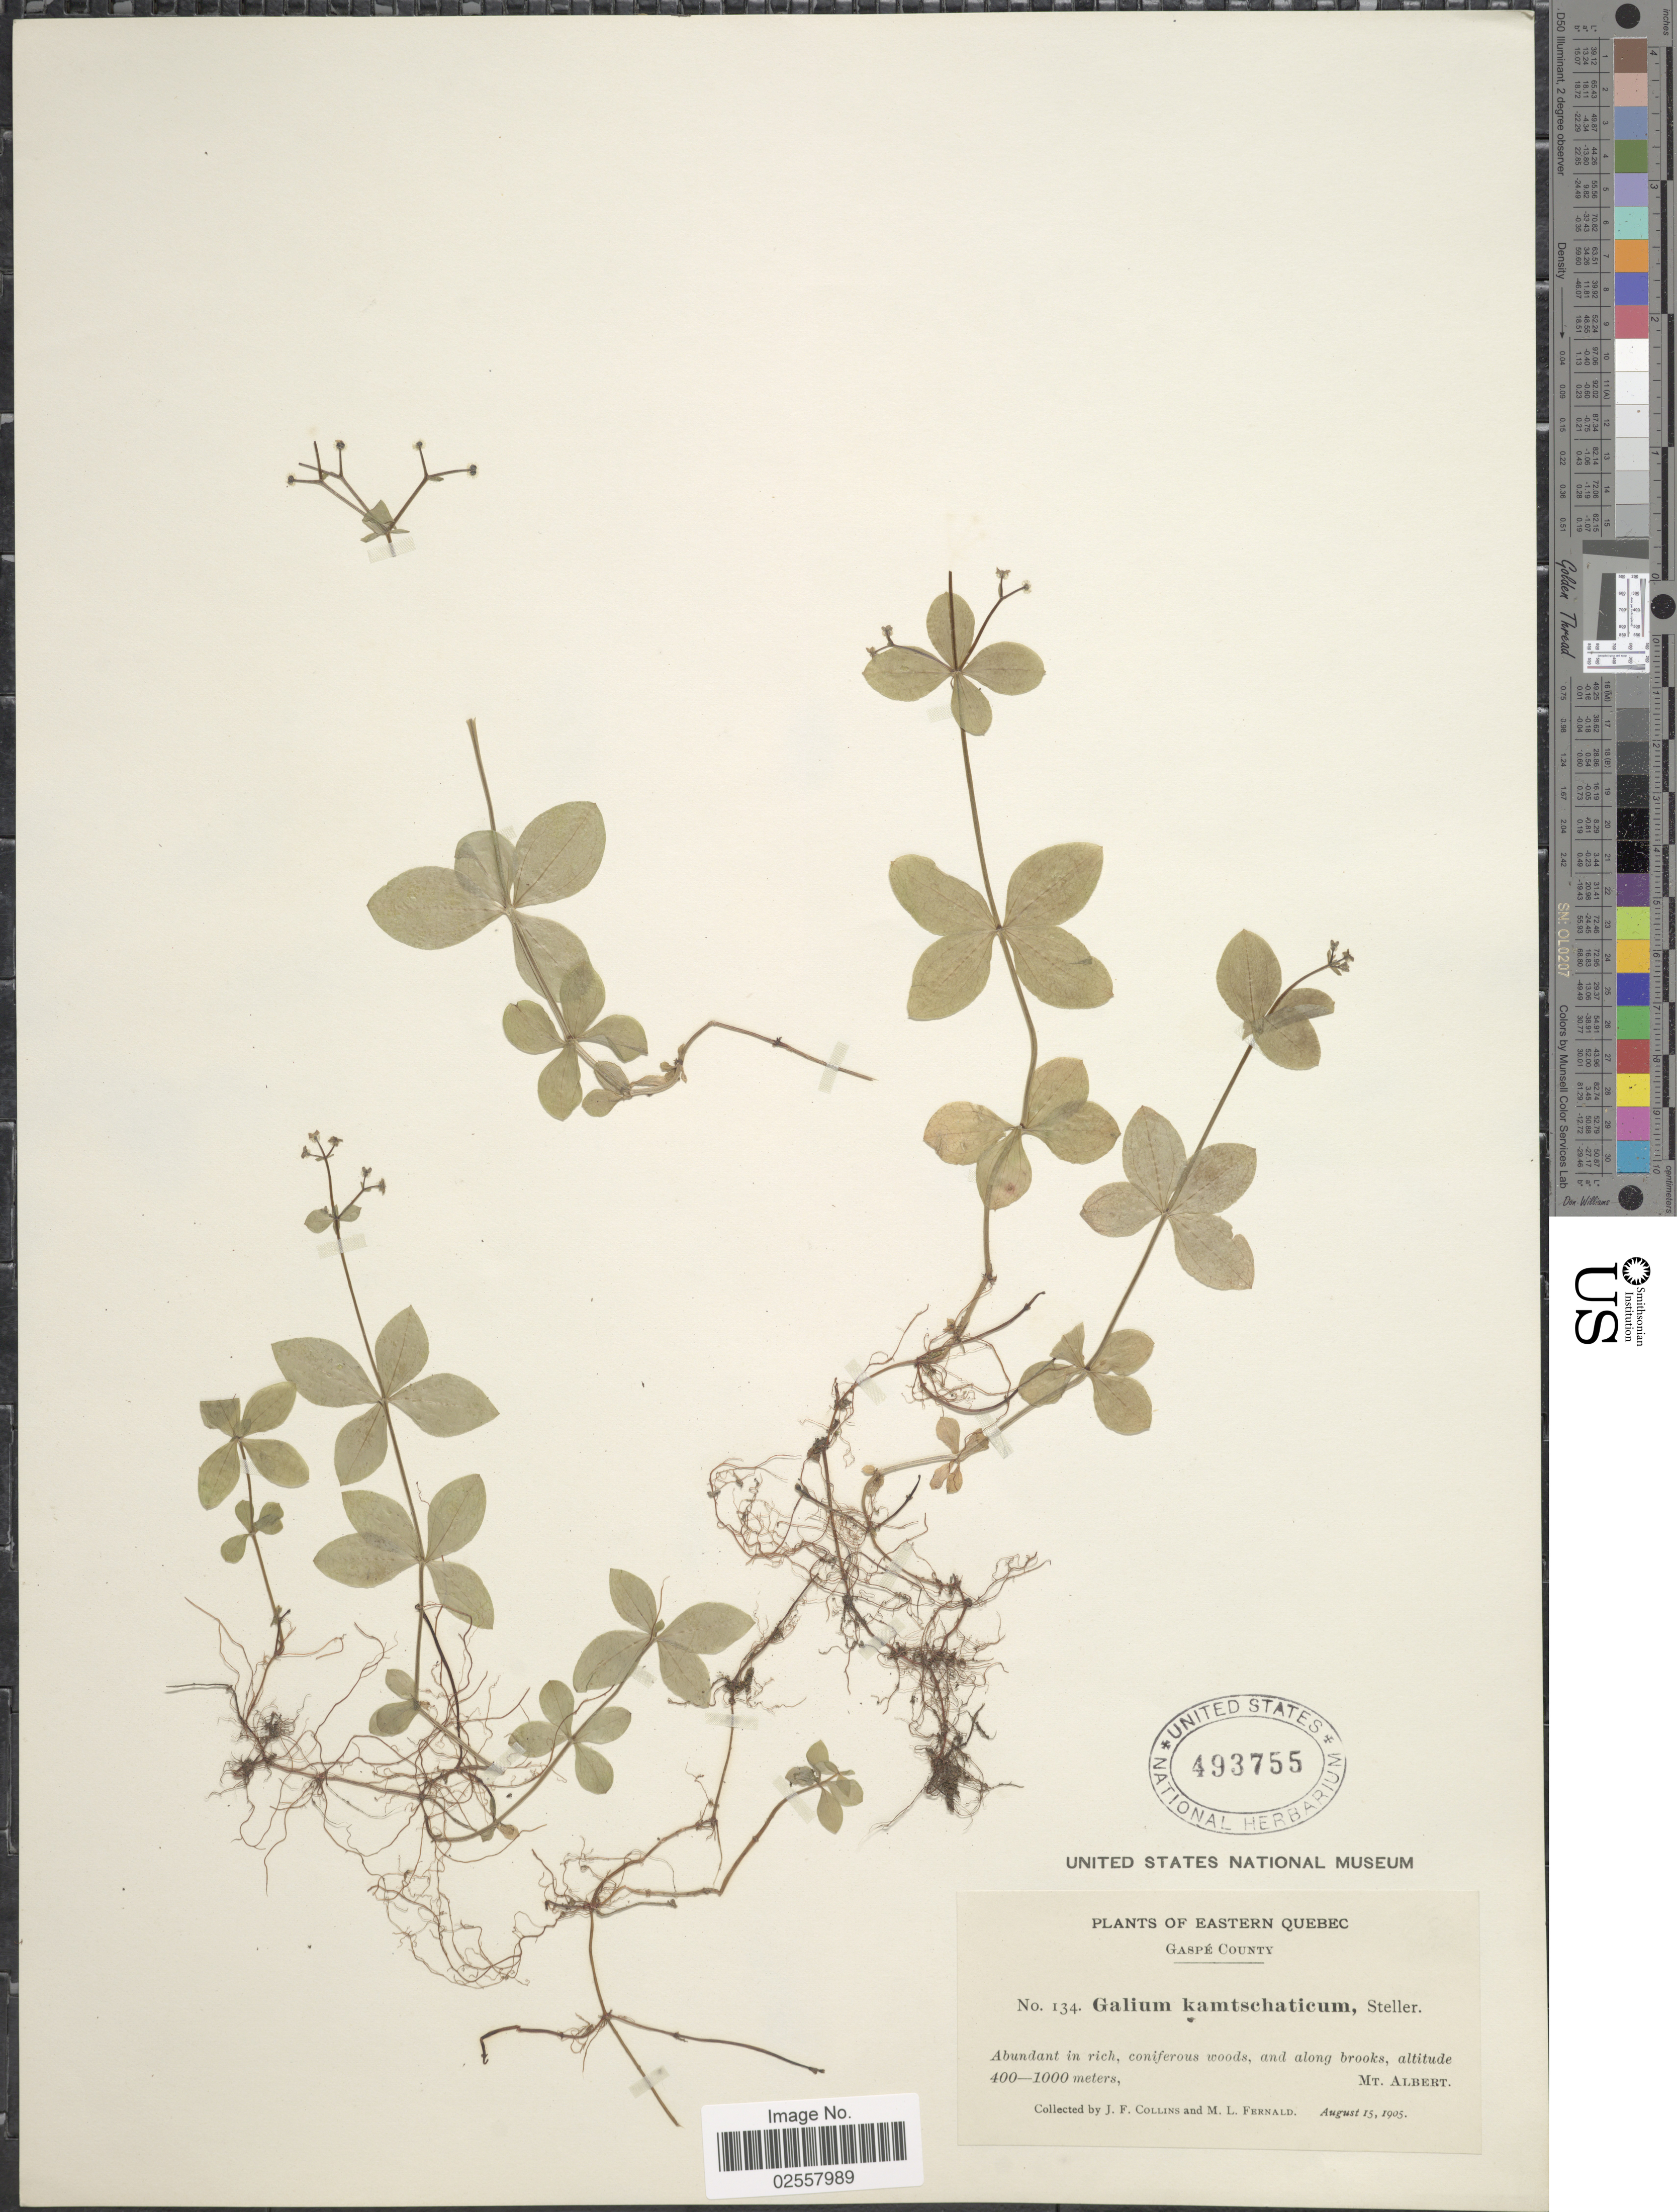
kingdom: Plantae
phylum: Tracheophyta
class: Magnoliopsida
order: Gentianales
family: Rubiaceae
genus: Galium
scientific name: Galium kamtschaticum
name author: Steller ex Schult. & Schult. f.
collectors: J. Collins & M. L. Fernald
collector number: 134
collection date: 1905-08-15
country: Canada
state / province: Quebec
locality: Eastern Quebec, Gaspe County, Mt. Albert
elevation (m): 400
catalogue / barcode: US 493755